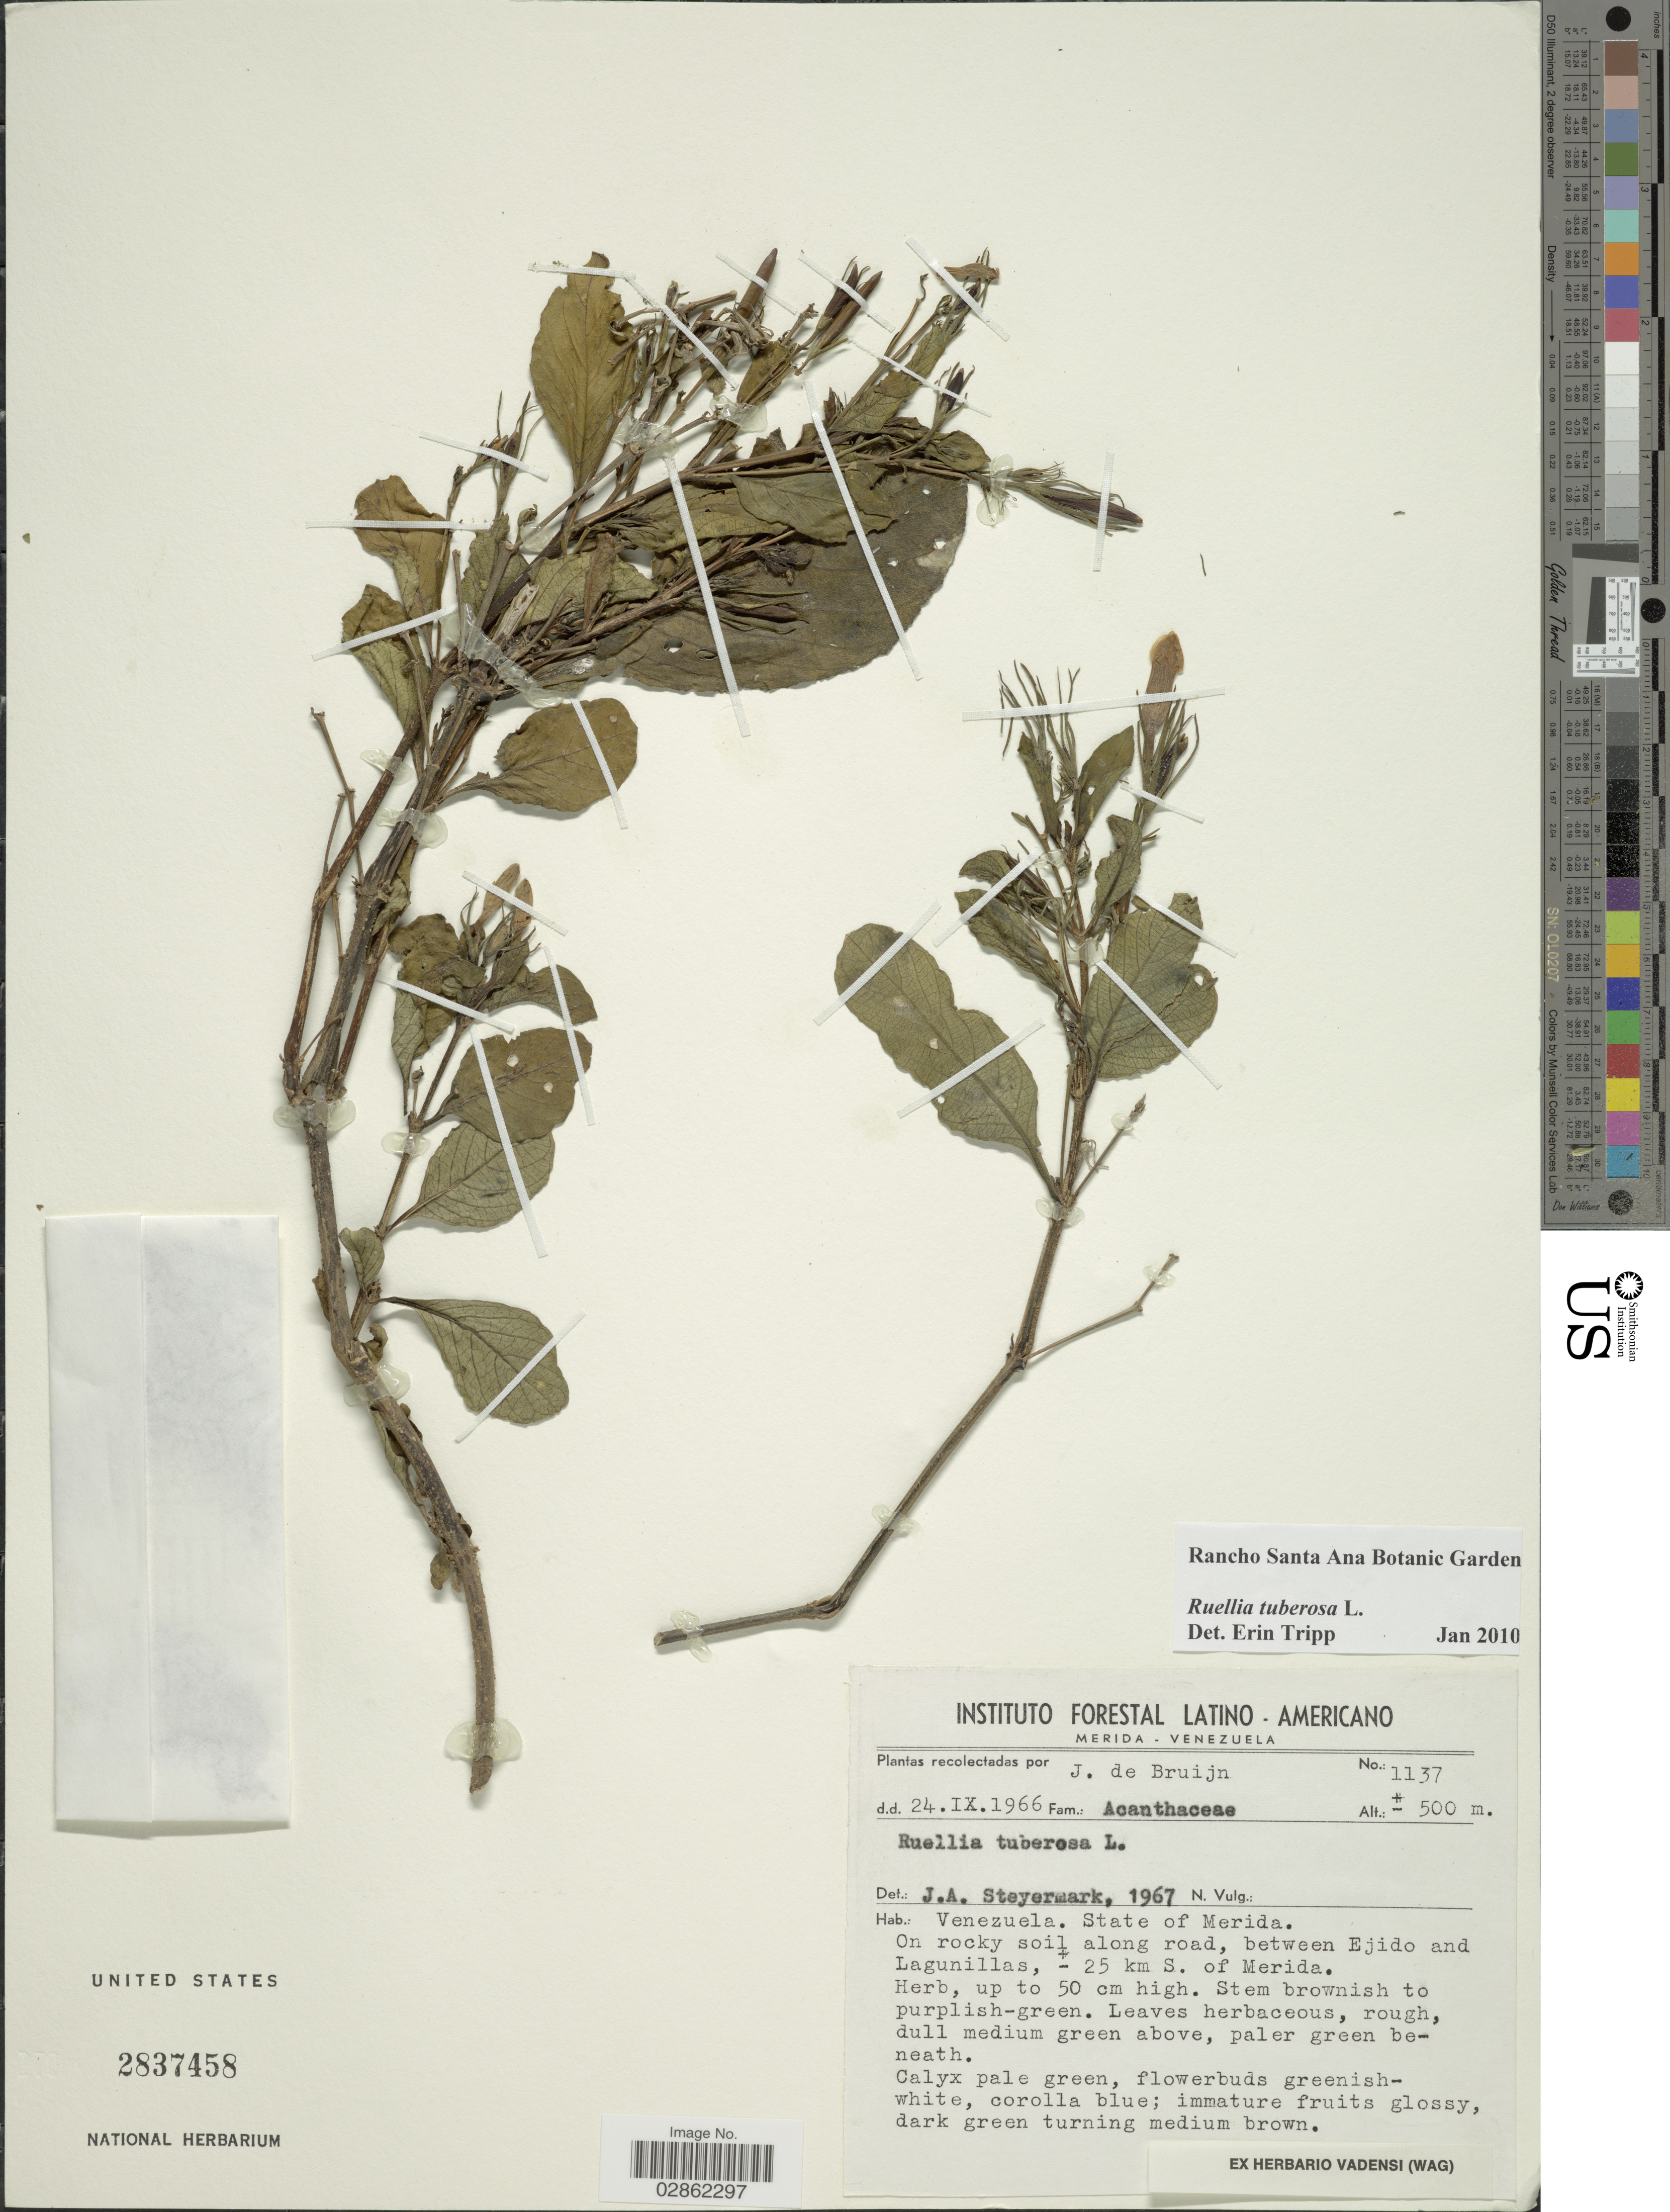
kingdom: Plantae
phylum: Tracheophyta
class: Magnoliopsida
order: Lamiales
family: Acanthaceae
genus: Ruellia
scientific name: Ruellia tuberosa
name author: L.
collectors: J. Bruijn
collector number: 1137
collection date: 1966-09-24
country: Venezuela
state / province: Mérida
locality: On rocky soil along road, between Ejido and Lagunillas, ±25 km S. of Merida.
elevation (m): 500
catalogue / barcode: US 2837458